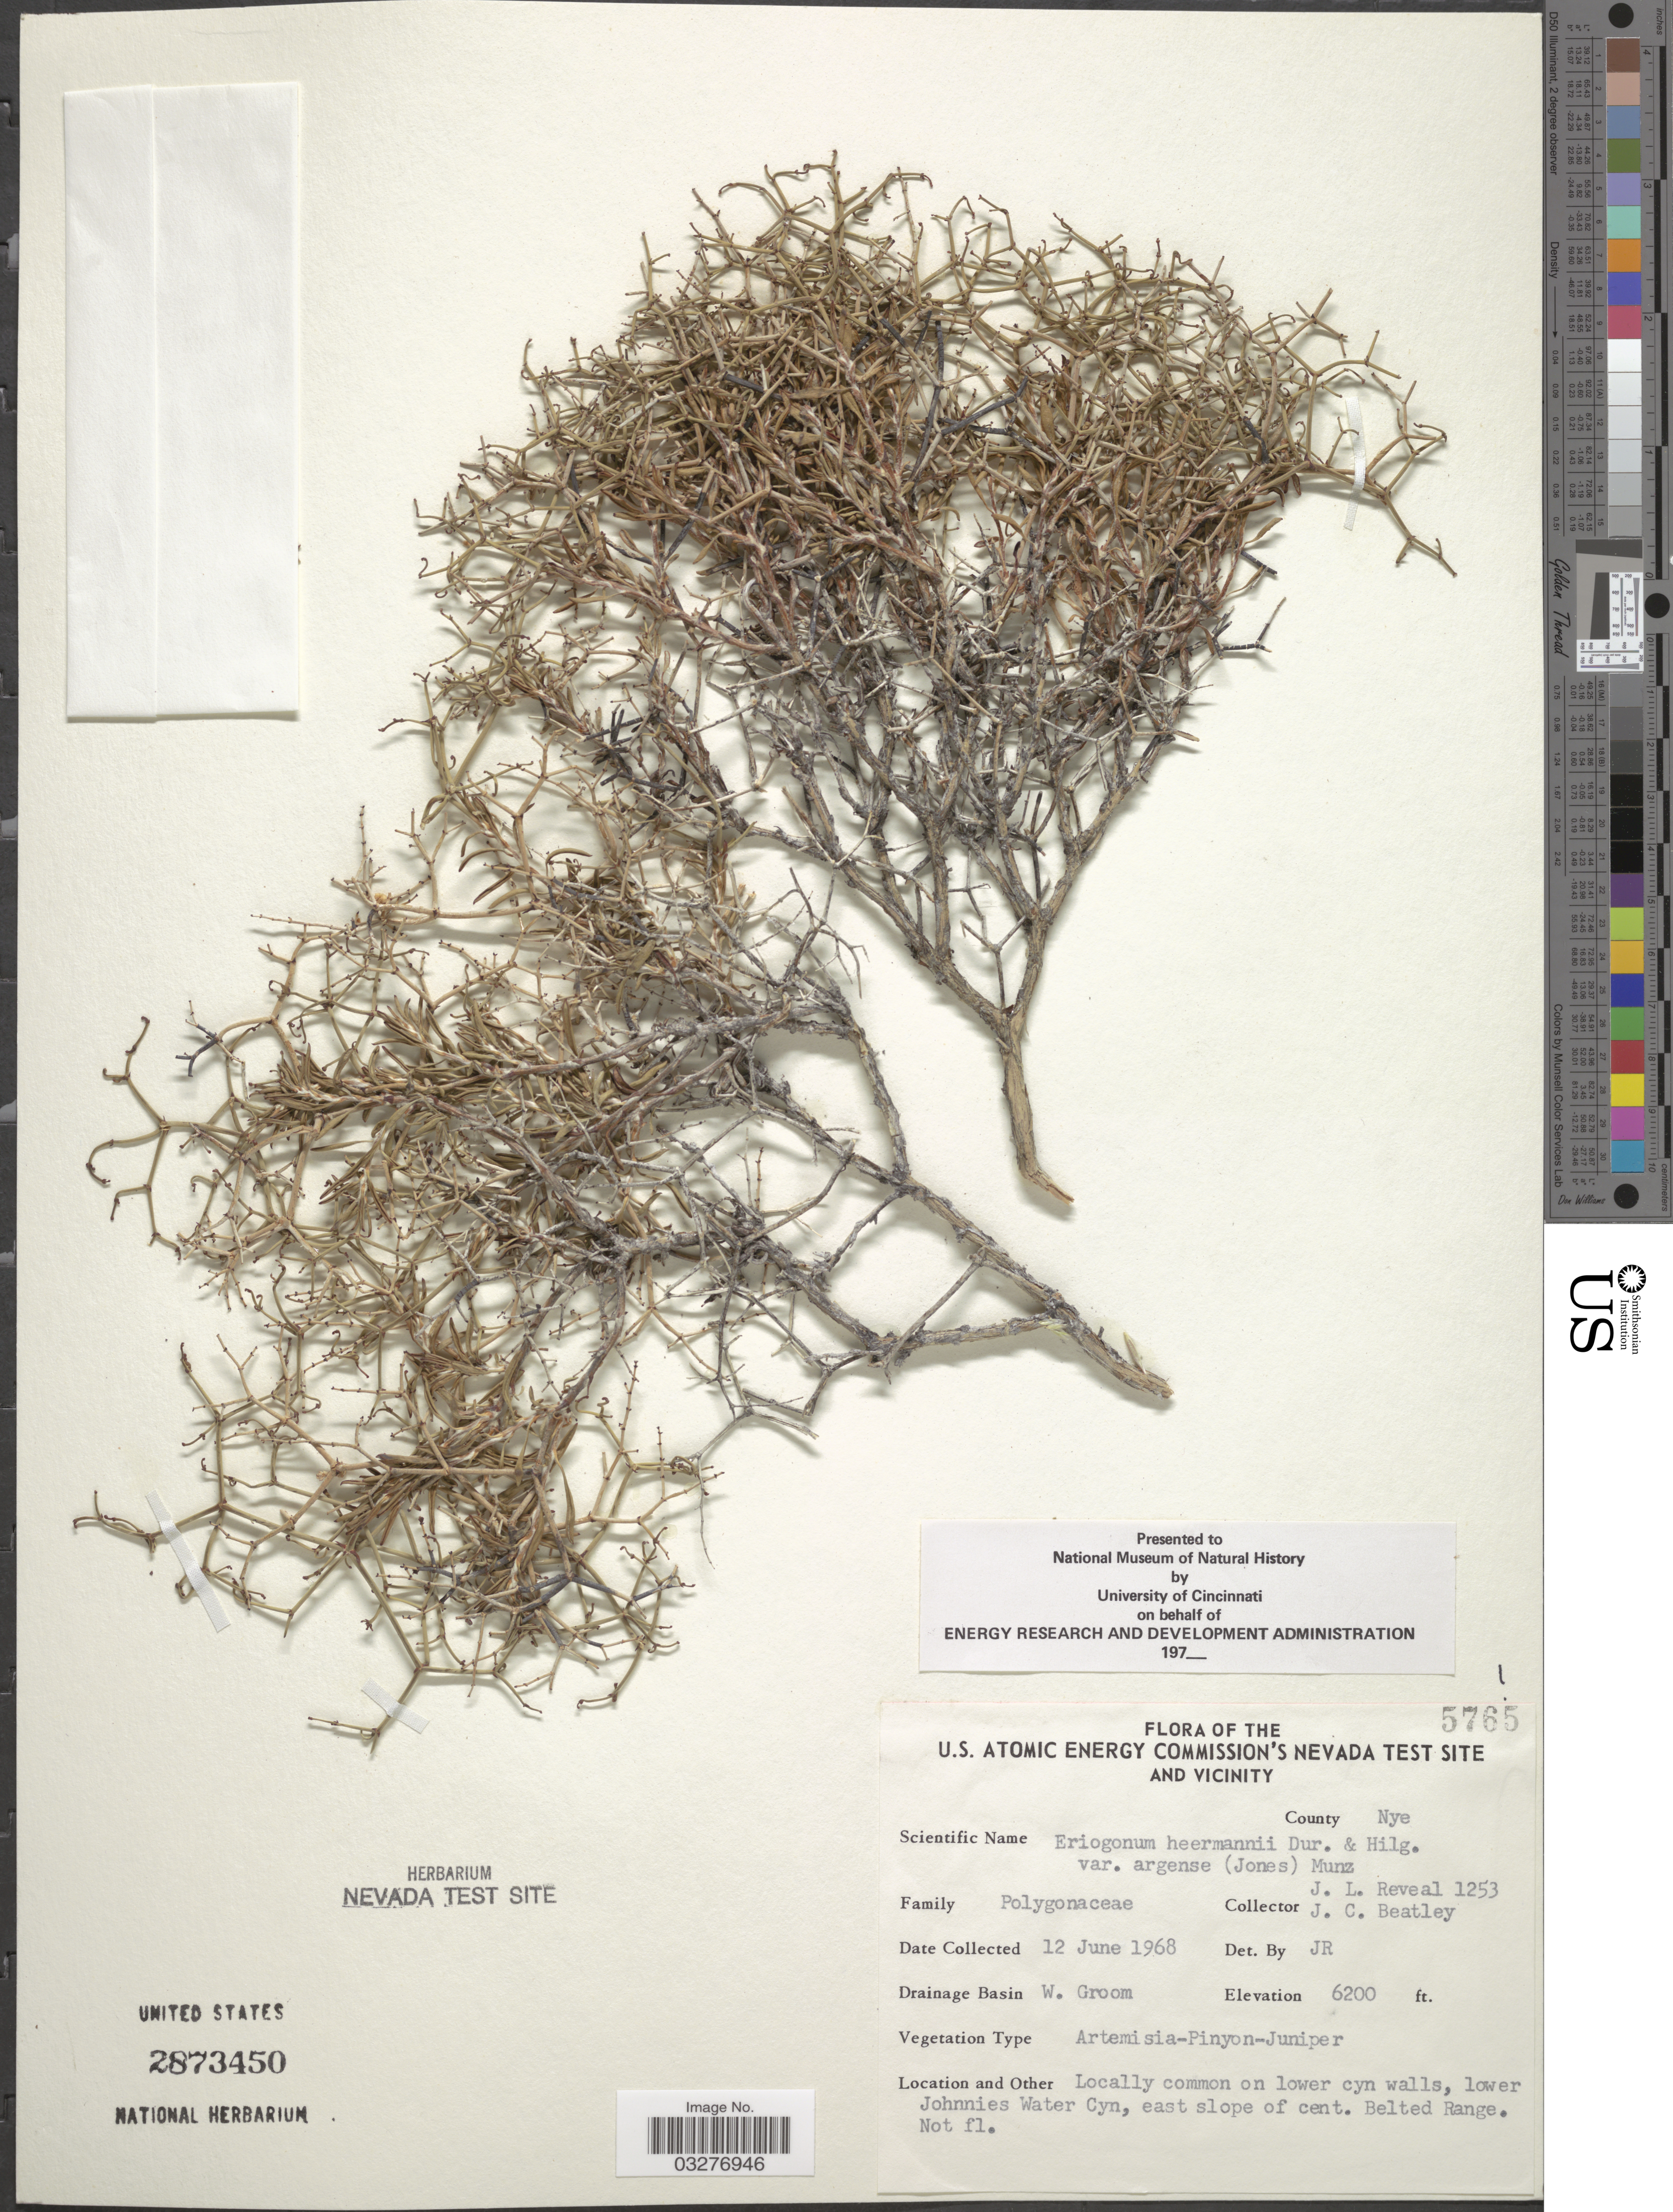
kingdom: Plantae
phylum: Tracheophyta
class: Magnoliopsida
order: Caryophyllales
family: Polygonaceae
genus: Eriogonum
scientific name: Eriogonum heermannii var. argense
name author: (M.E. Jones) Munz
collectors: J. L. Reveal & J. C. Beatley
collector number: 1253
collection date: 1968-06-12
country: United States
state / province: Nevada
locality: U.S. Atomic Energy Commission's Nevada Test Site and vicinity. County Nye. Drainage Basin W. Groom. Locally common on lower cyn walls, lower Johnnies Water Cyn, east slope of cent. Belted Range.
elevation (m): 1890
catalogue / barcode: US 2873450